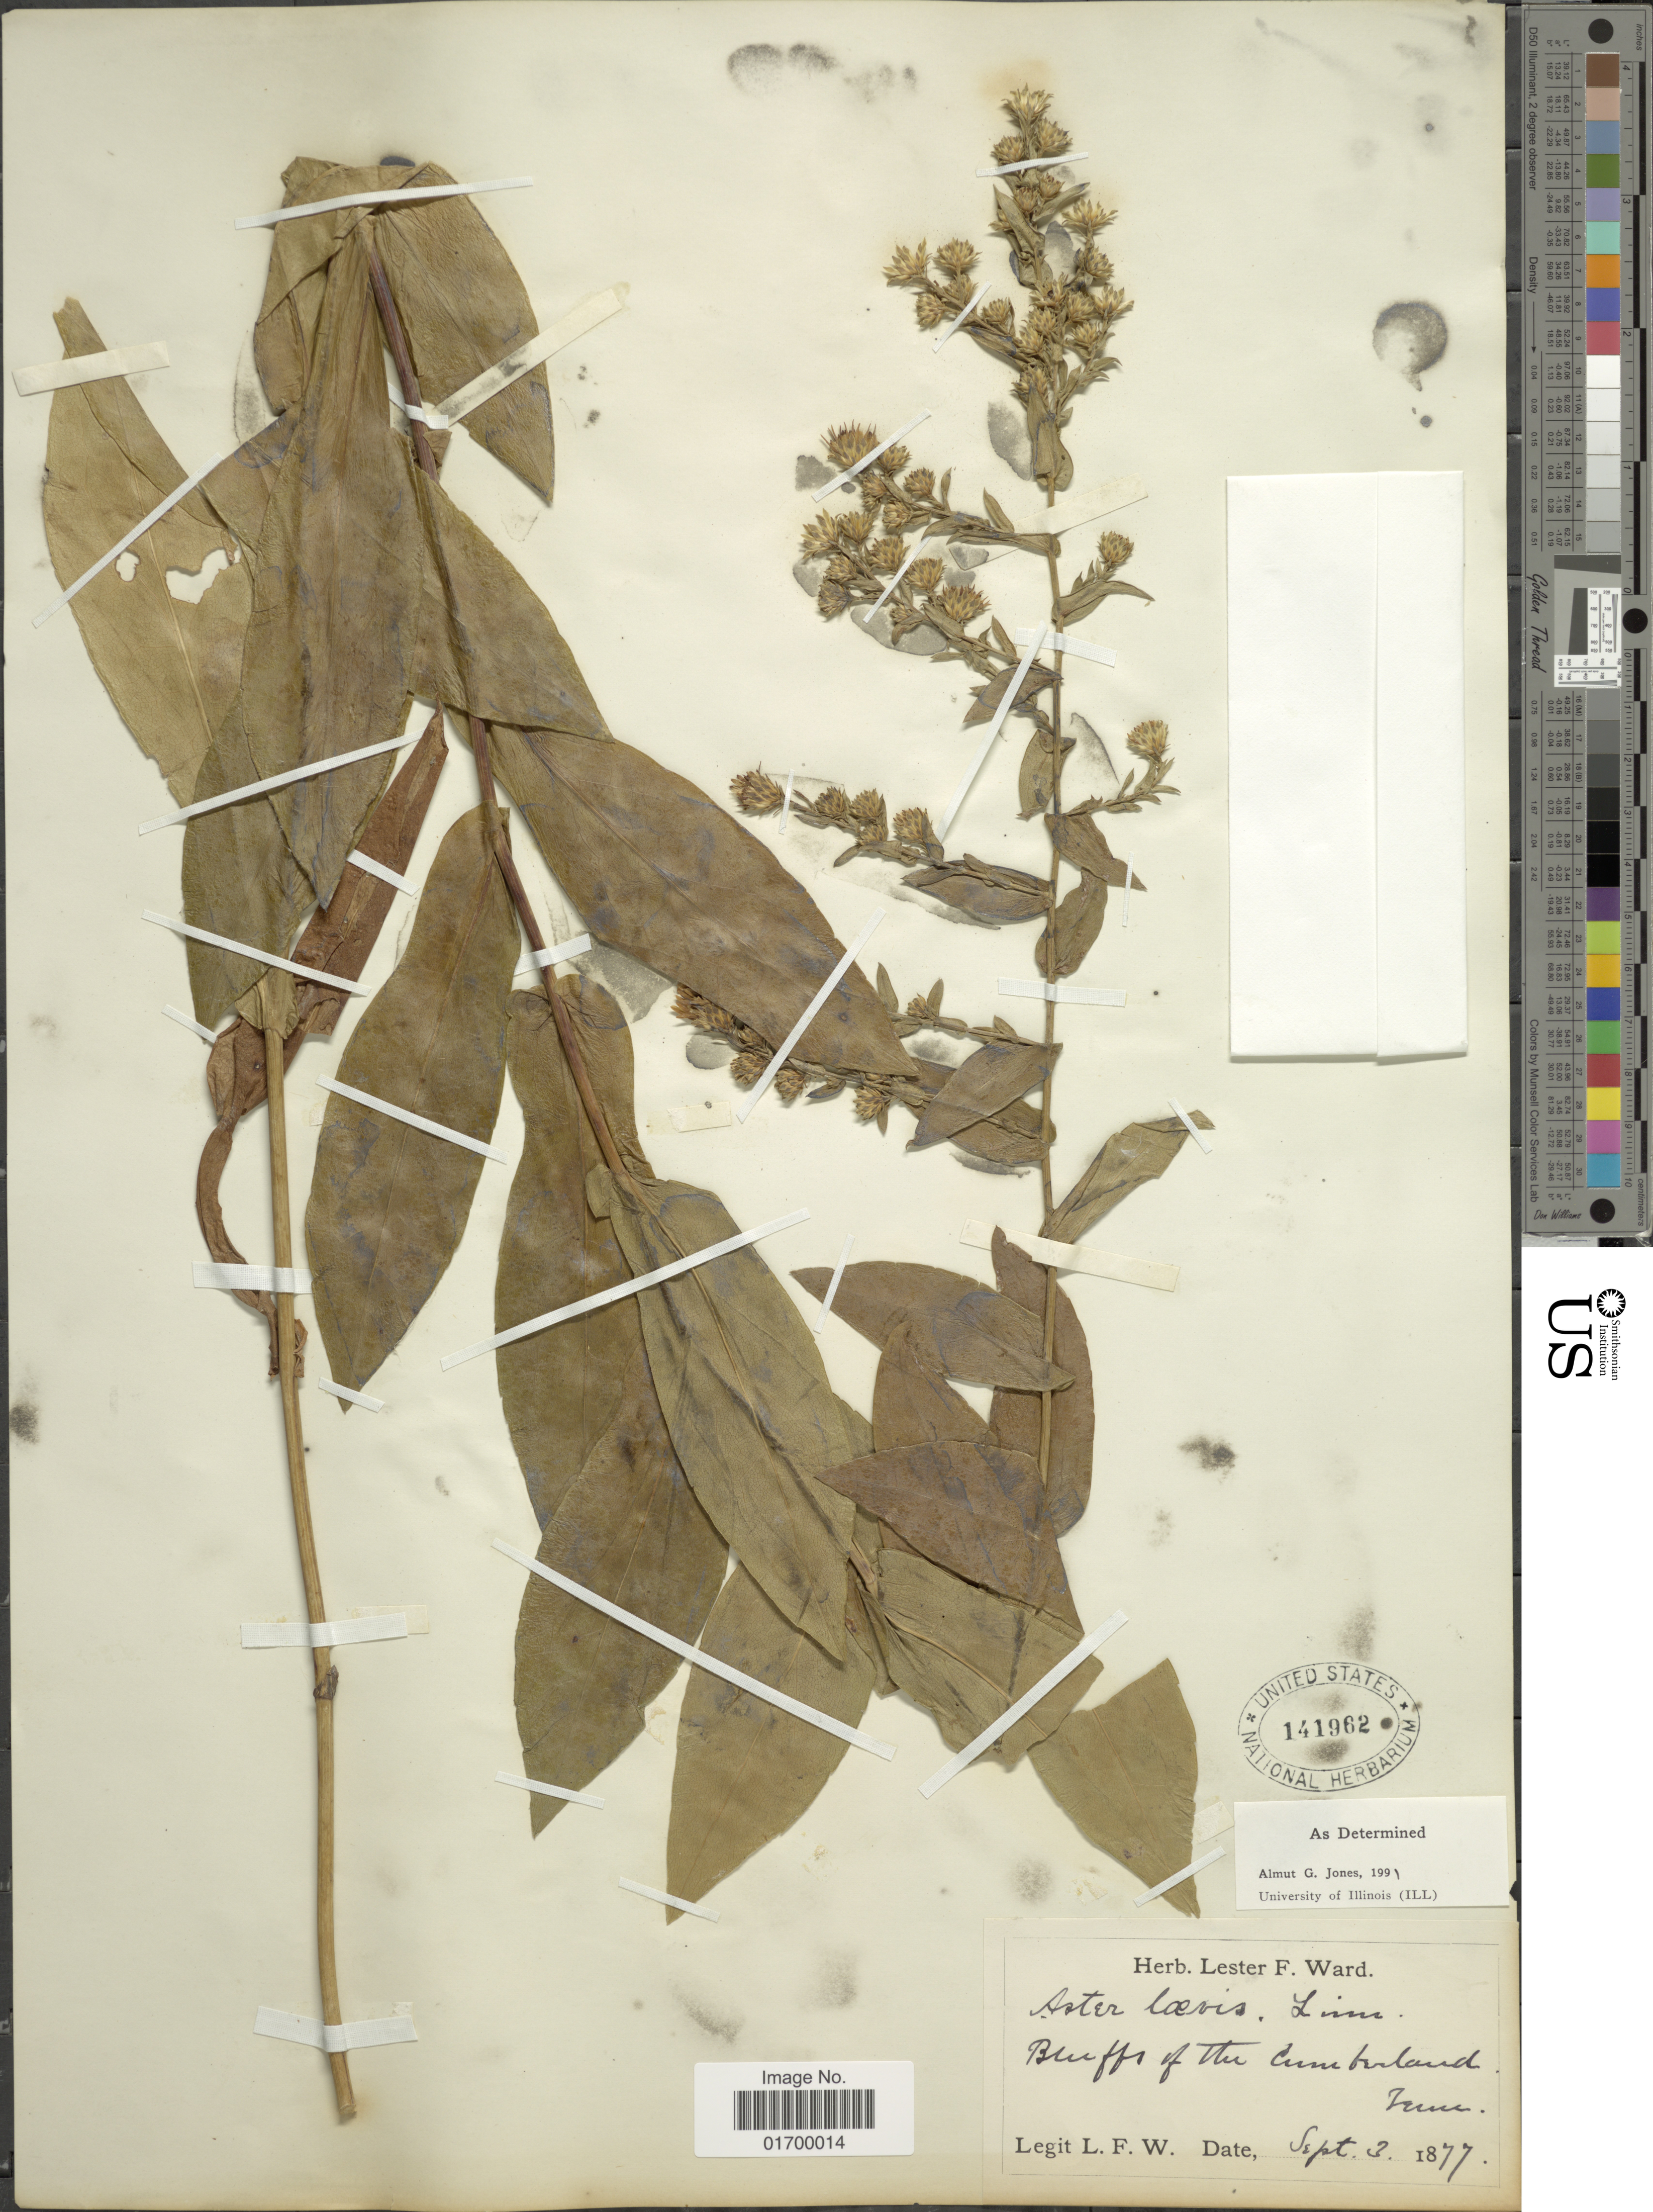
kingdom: Plantae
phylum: Tracheophyta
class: Magnoliopsida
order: Asterales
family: Asteraceae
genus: Symphyotrichum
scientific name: Symphyotrichum laeve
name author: (L.) Á. Löve & D. Löve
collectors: L. F. Ward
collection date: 1877-09-03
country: United States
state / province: Tennessee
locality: Bluffs of the Cumberland, Tenn.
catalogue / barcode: US 141962